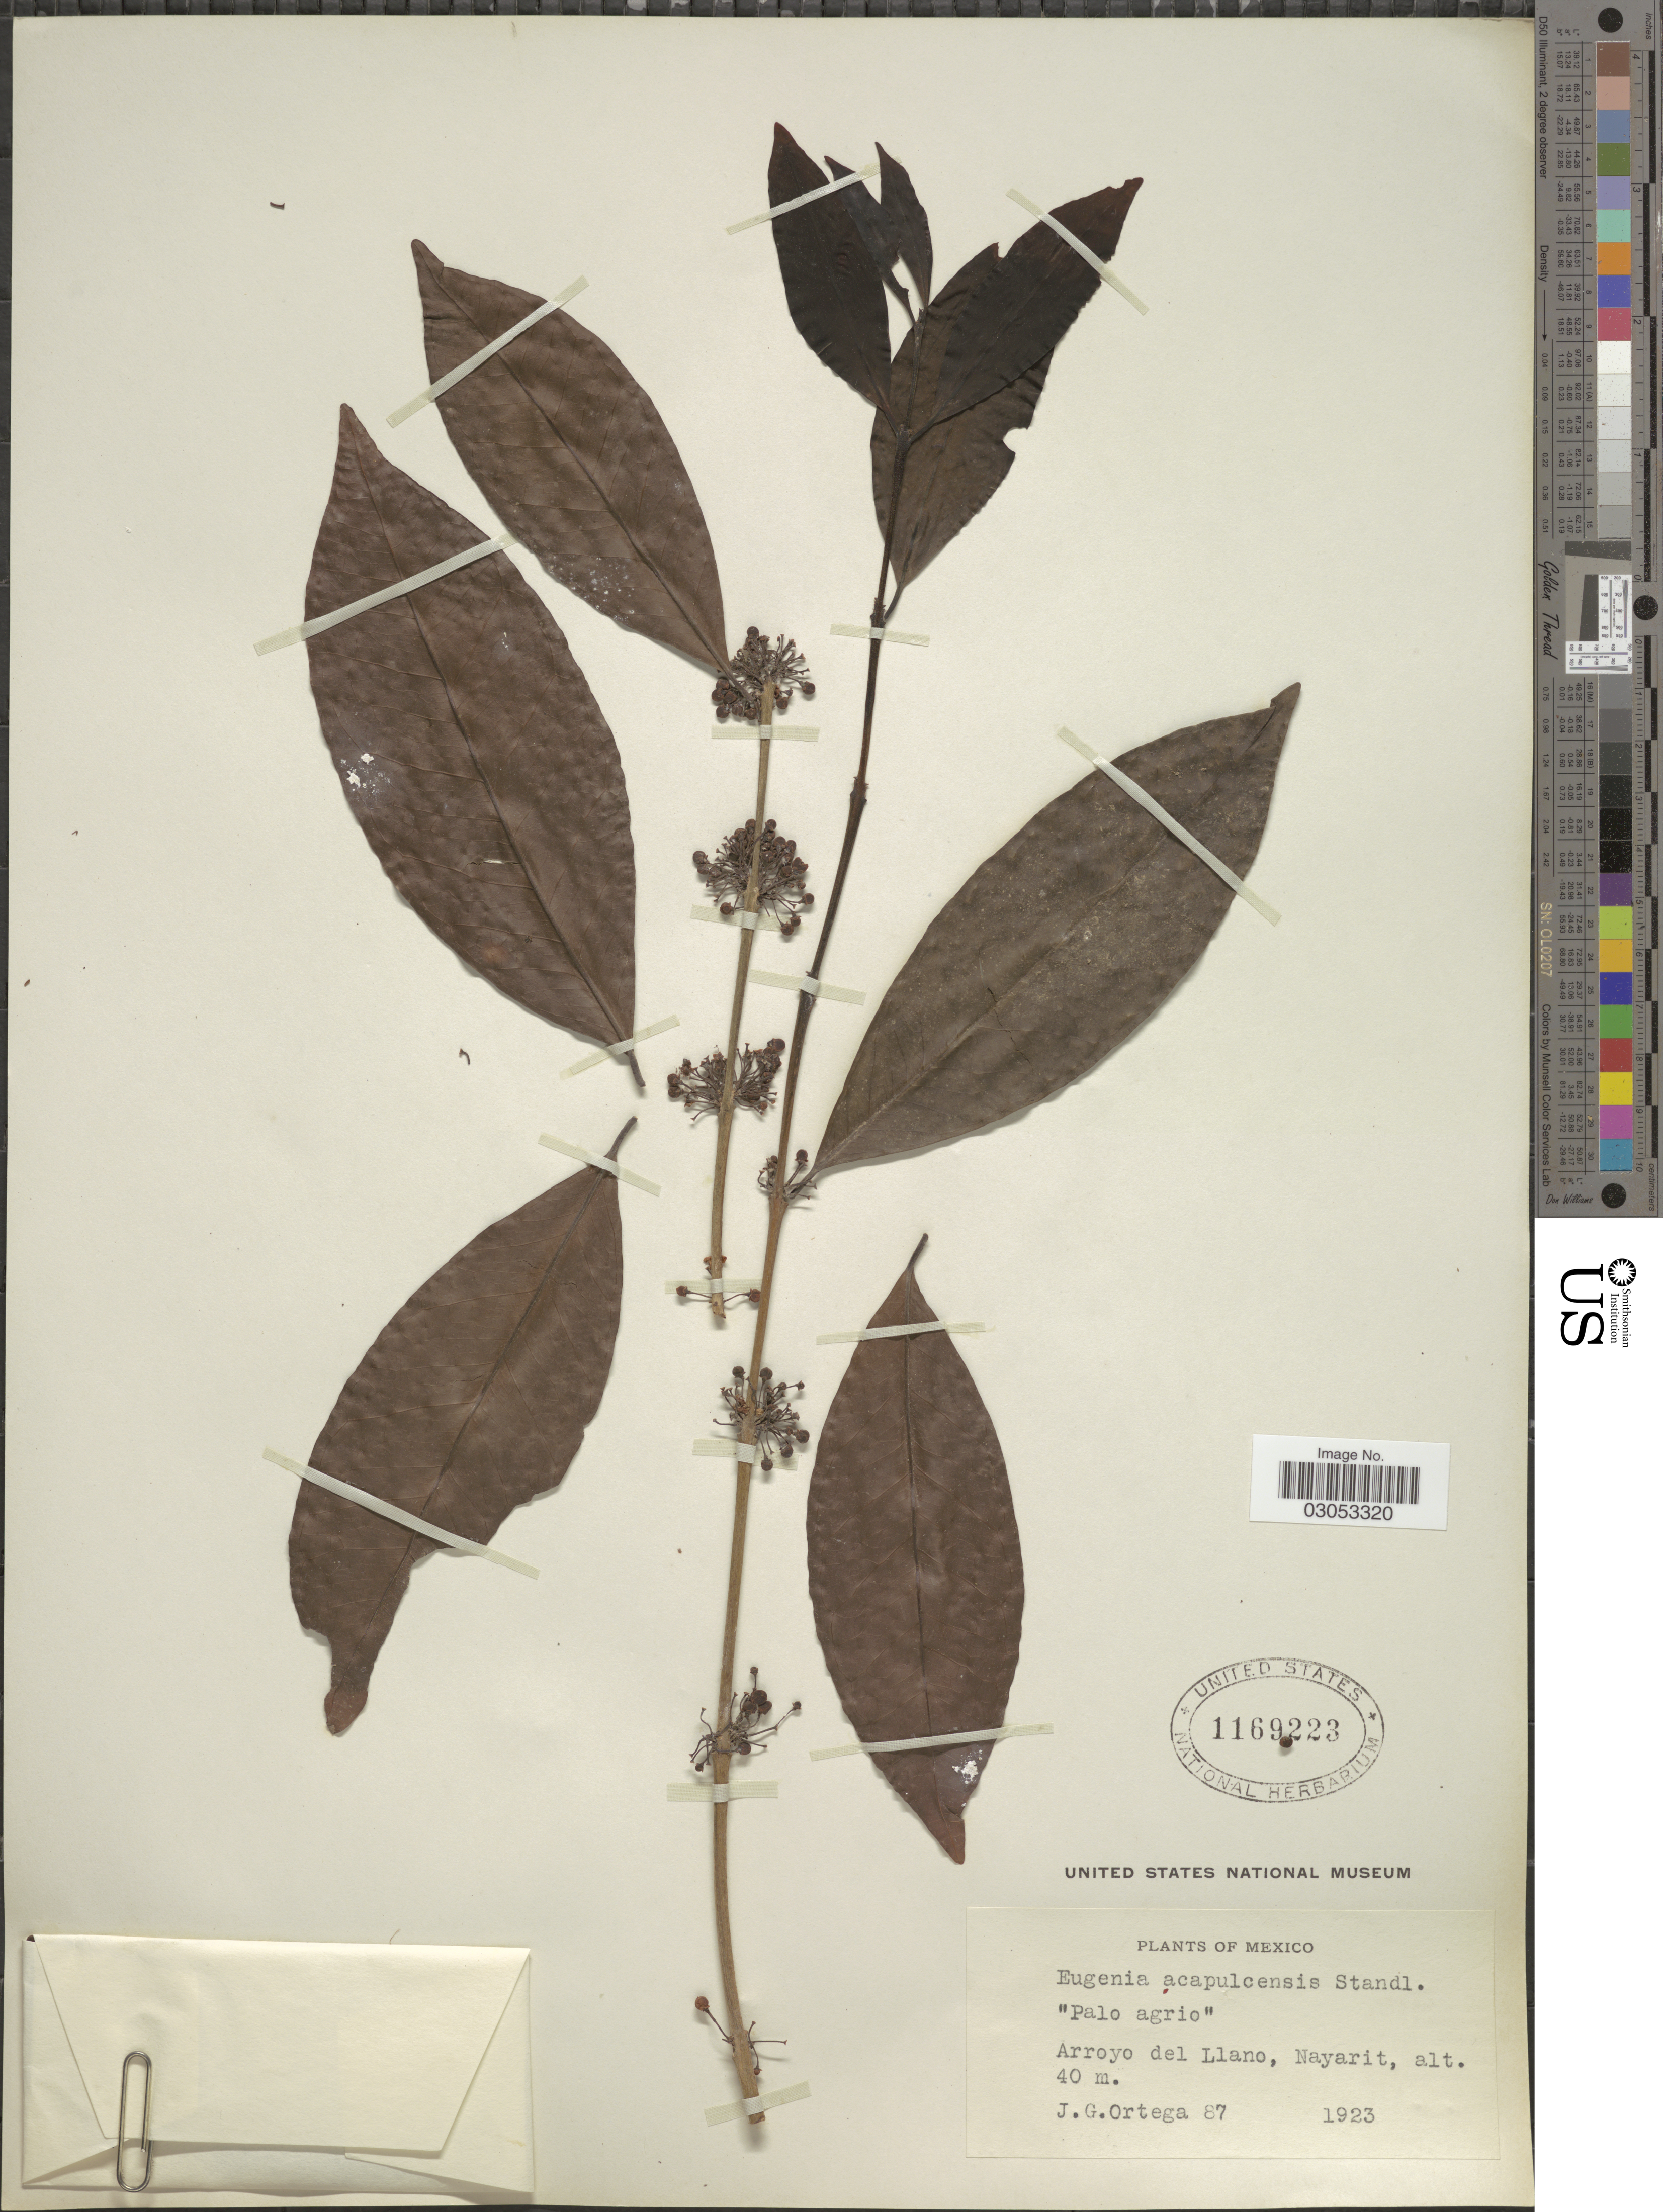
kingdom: Plantae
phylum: Tracheophyta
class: Magnoliopsida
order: Myrtales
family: Myrtaceae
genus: Eugenia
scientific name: Eugenia acapulcensis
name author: Steud.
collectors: J. Ortega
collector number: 87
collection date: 1923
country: Mexico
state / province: Nayarit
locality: Arroyo del Llano, Nayarit.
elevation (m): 40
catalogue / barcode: US 1169223